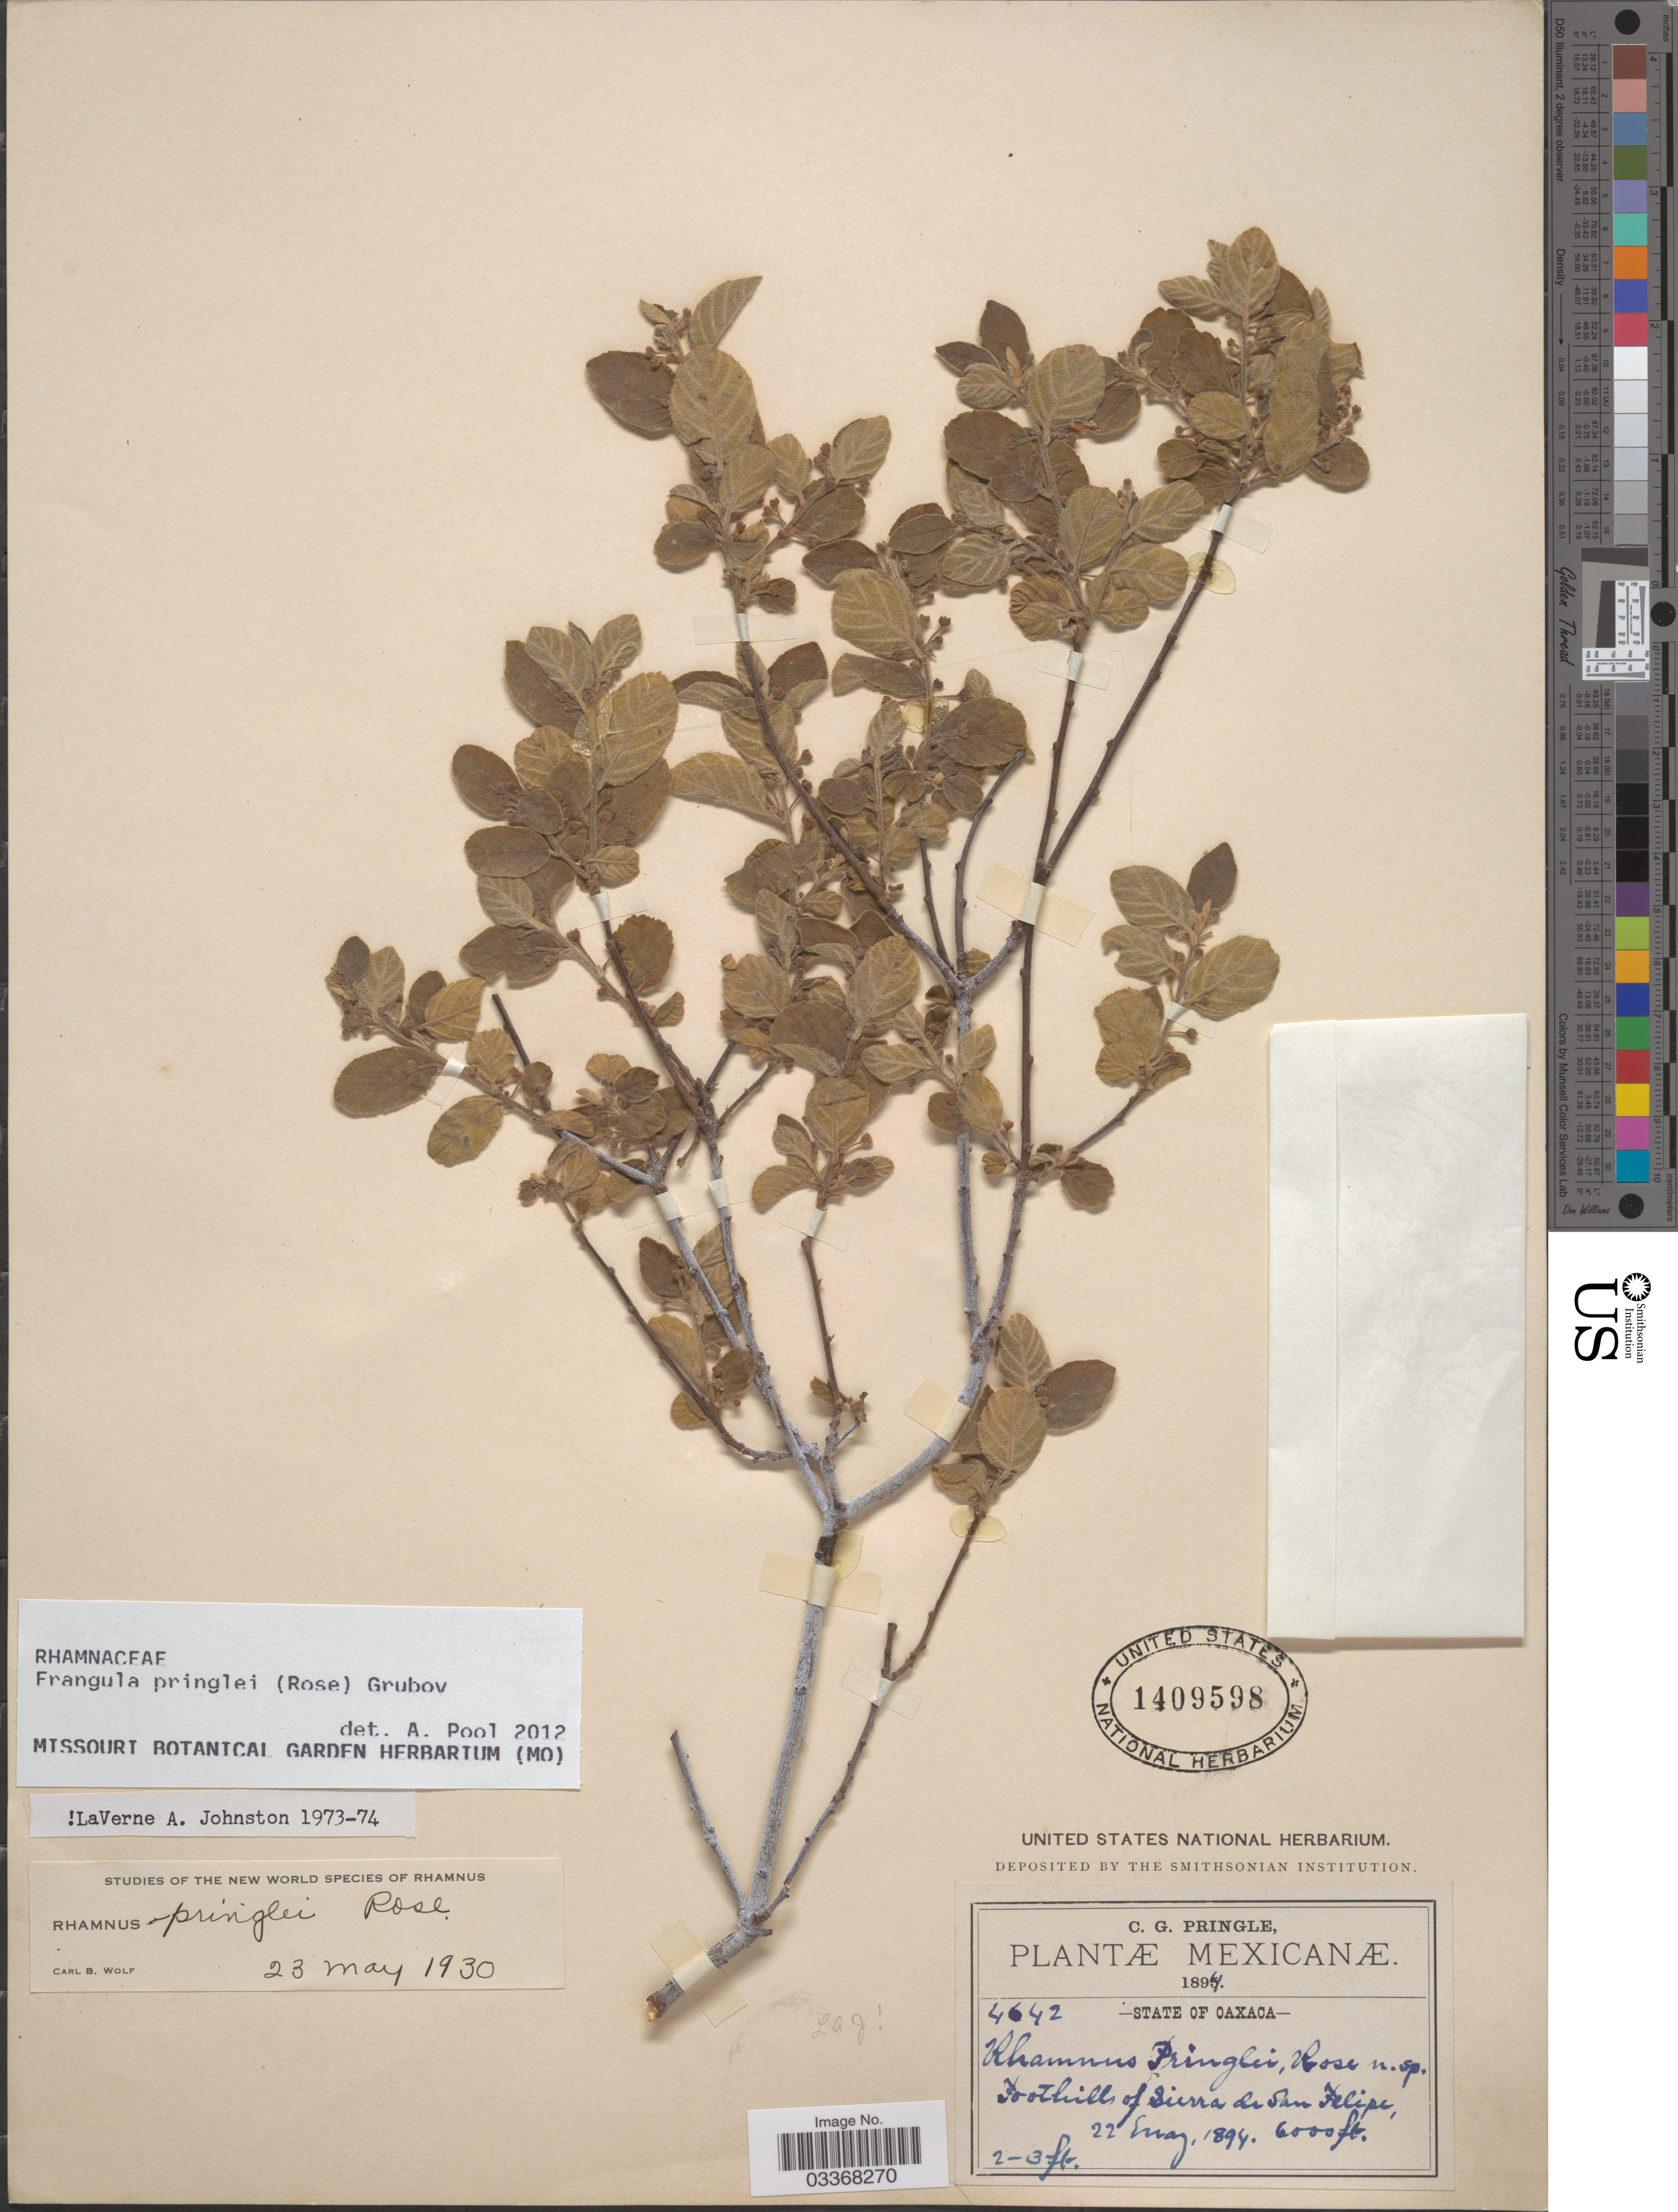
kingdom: Plantae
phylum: Tracheophyta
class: Magnoliopsida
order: Rosales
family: Rhamnaceae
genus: Frangula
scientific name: Frangula alnus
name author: (Rose) Grubov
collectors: C. G. Pringle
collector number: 4642*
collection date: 1894-08-22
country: Mexico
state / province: Oaxaca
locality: Foothills of Sierra de San Felipe.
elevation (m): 1829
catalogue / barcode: US 1409598